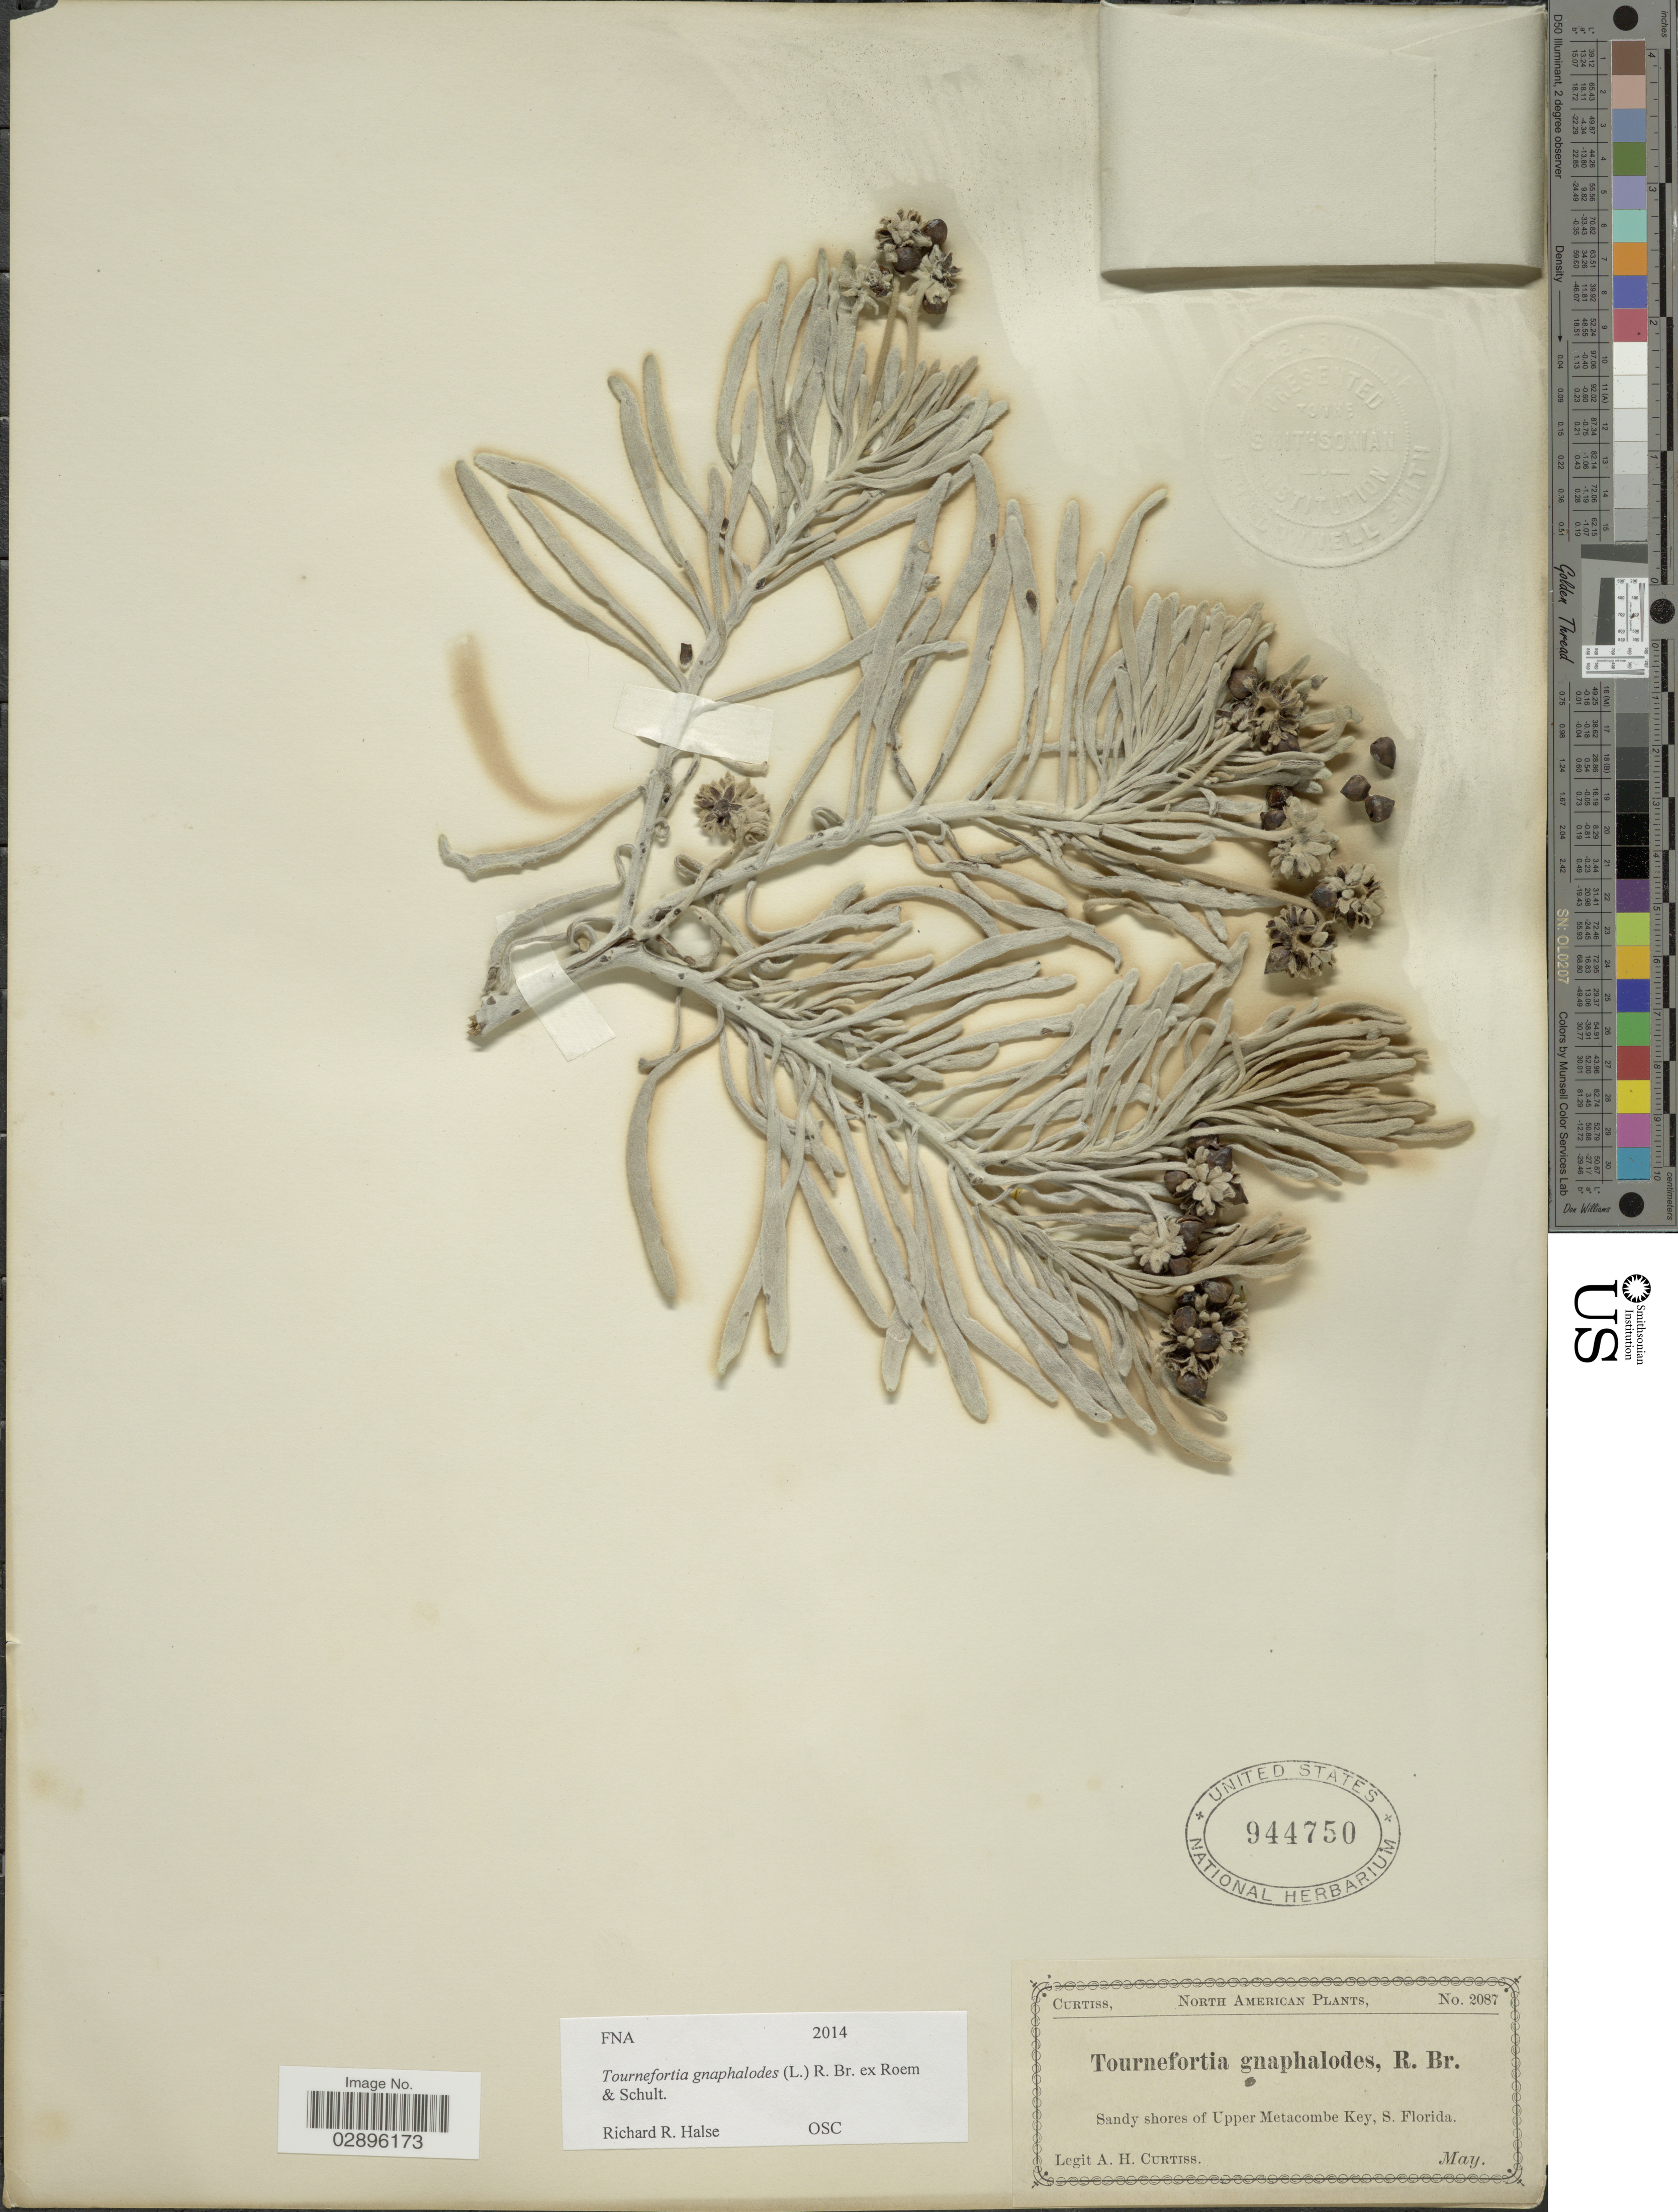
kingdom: Plantae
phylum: Tracheophyta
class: Magnoliopsida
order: Boraginales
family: Heliotropiaceae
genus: Tournefortia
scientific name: Tournefortia gnaphalodes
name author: (L.) R. Br. ex Roem. & Schult.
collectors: A. H. Curtiss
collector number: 2087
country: United States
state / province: Florida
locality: Sandy shores of Upper Metacombe Key, S. Florida.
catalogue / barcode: US 944750